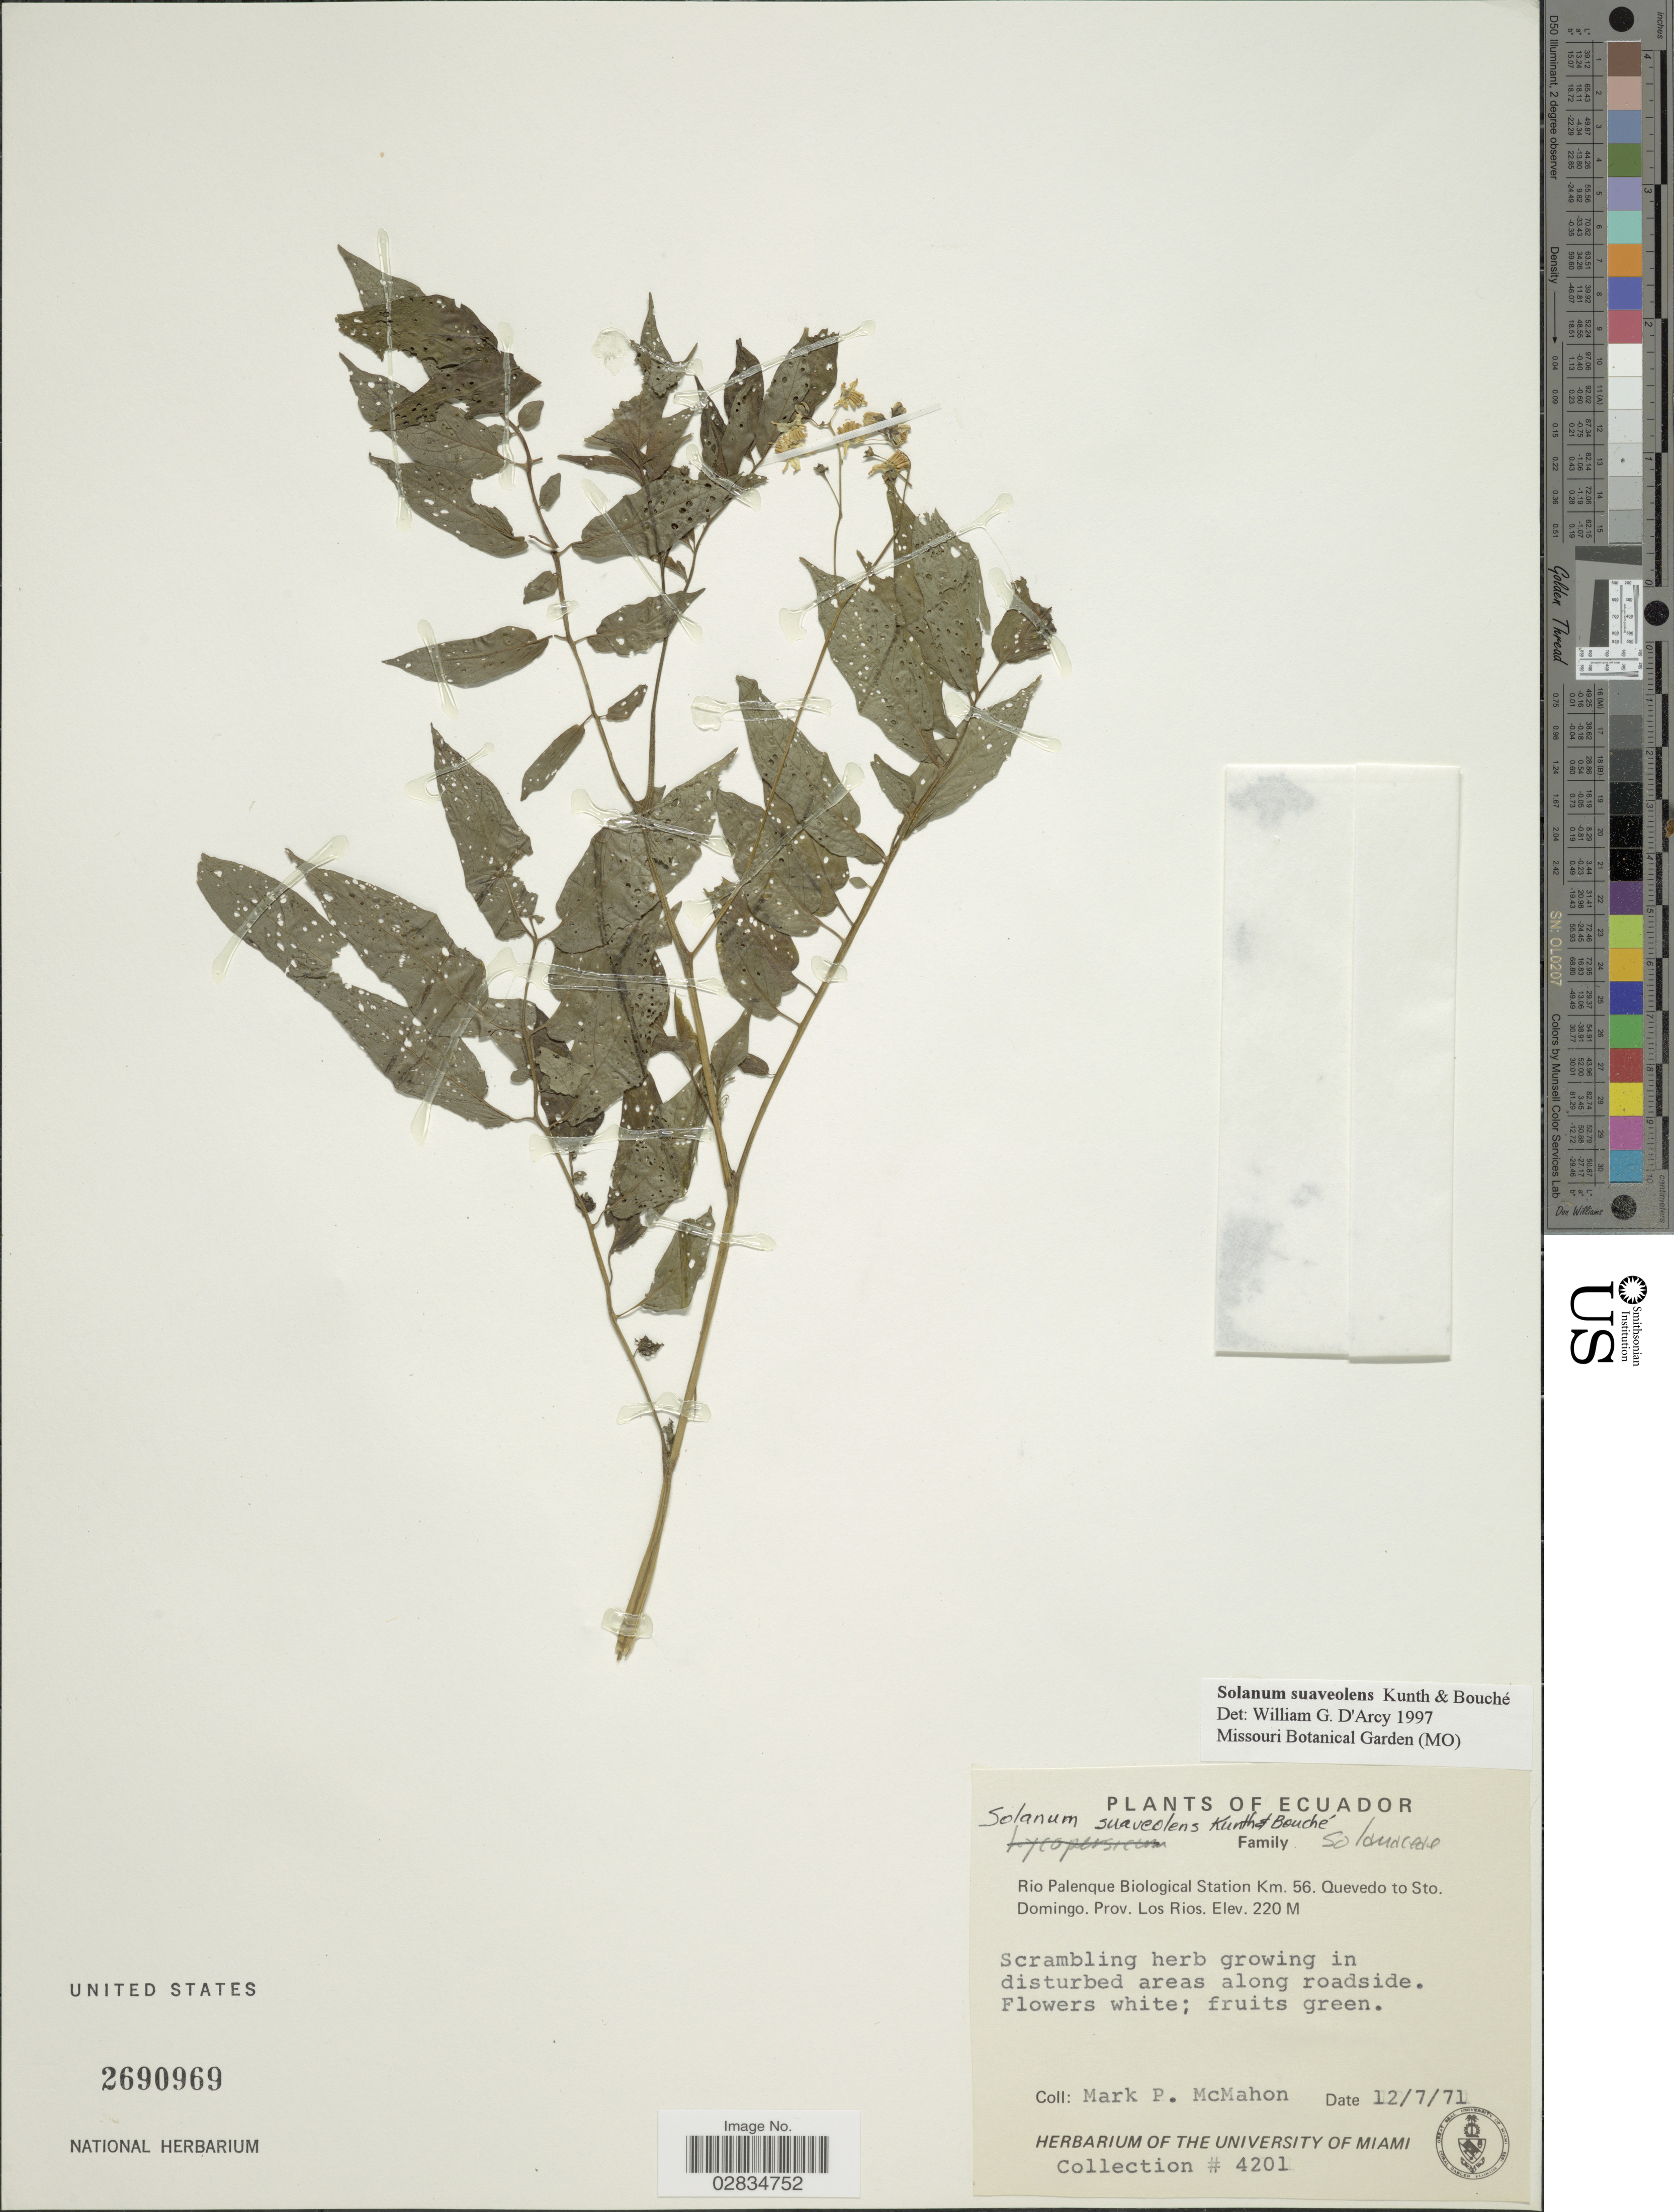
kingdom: Plantae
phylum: Tracheophyta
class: Magnoliopsida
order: Solanales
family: Solanaceae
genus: Solanum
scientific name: Solanum suaveolens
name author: Kunth & C.D. Bouché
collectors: M. McMahon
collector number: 4201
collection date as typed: Transcribed d/m/y: 12/7/71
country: Ecuador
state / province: Los Ríos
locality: Rio Palenque Biological Station Km. 56, Quevedo to Sto. Domingo.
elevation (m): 220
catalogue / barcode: US 2690969